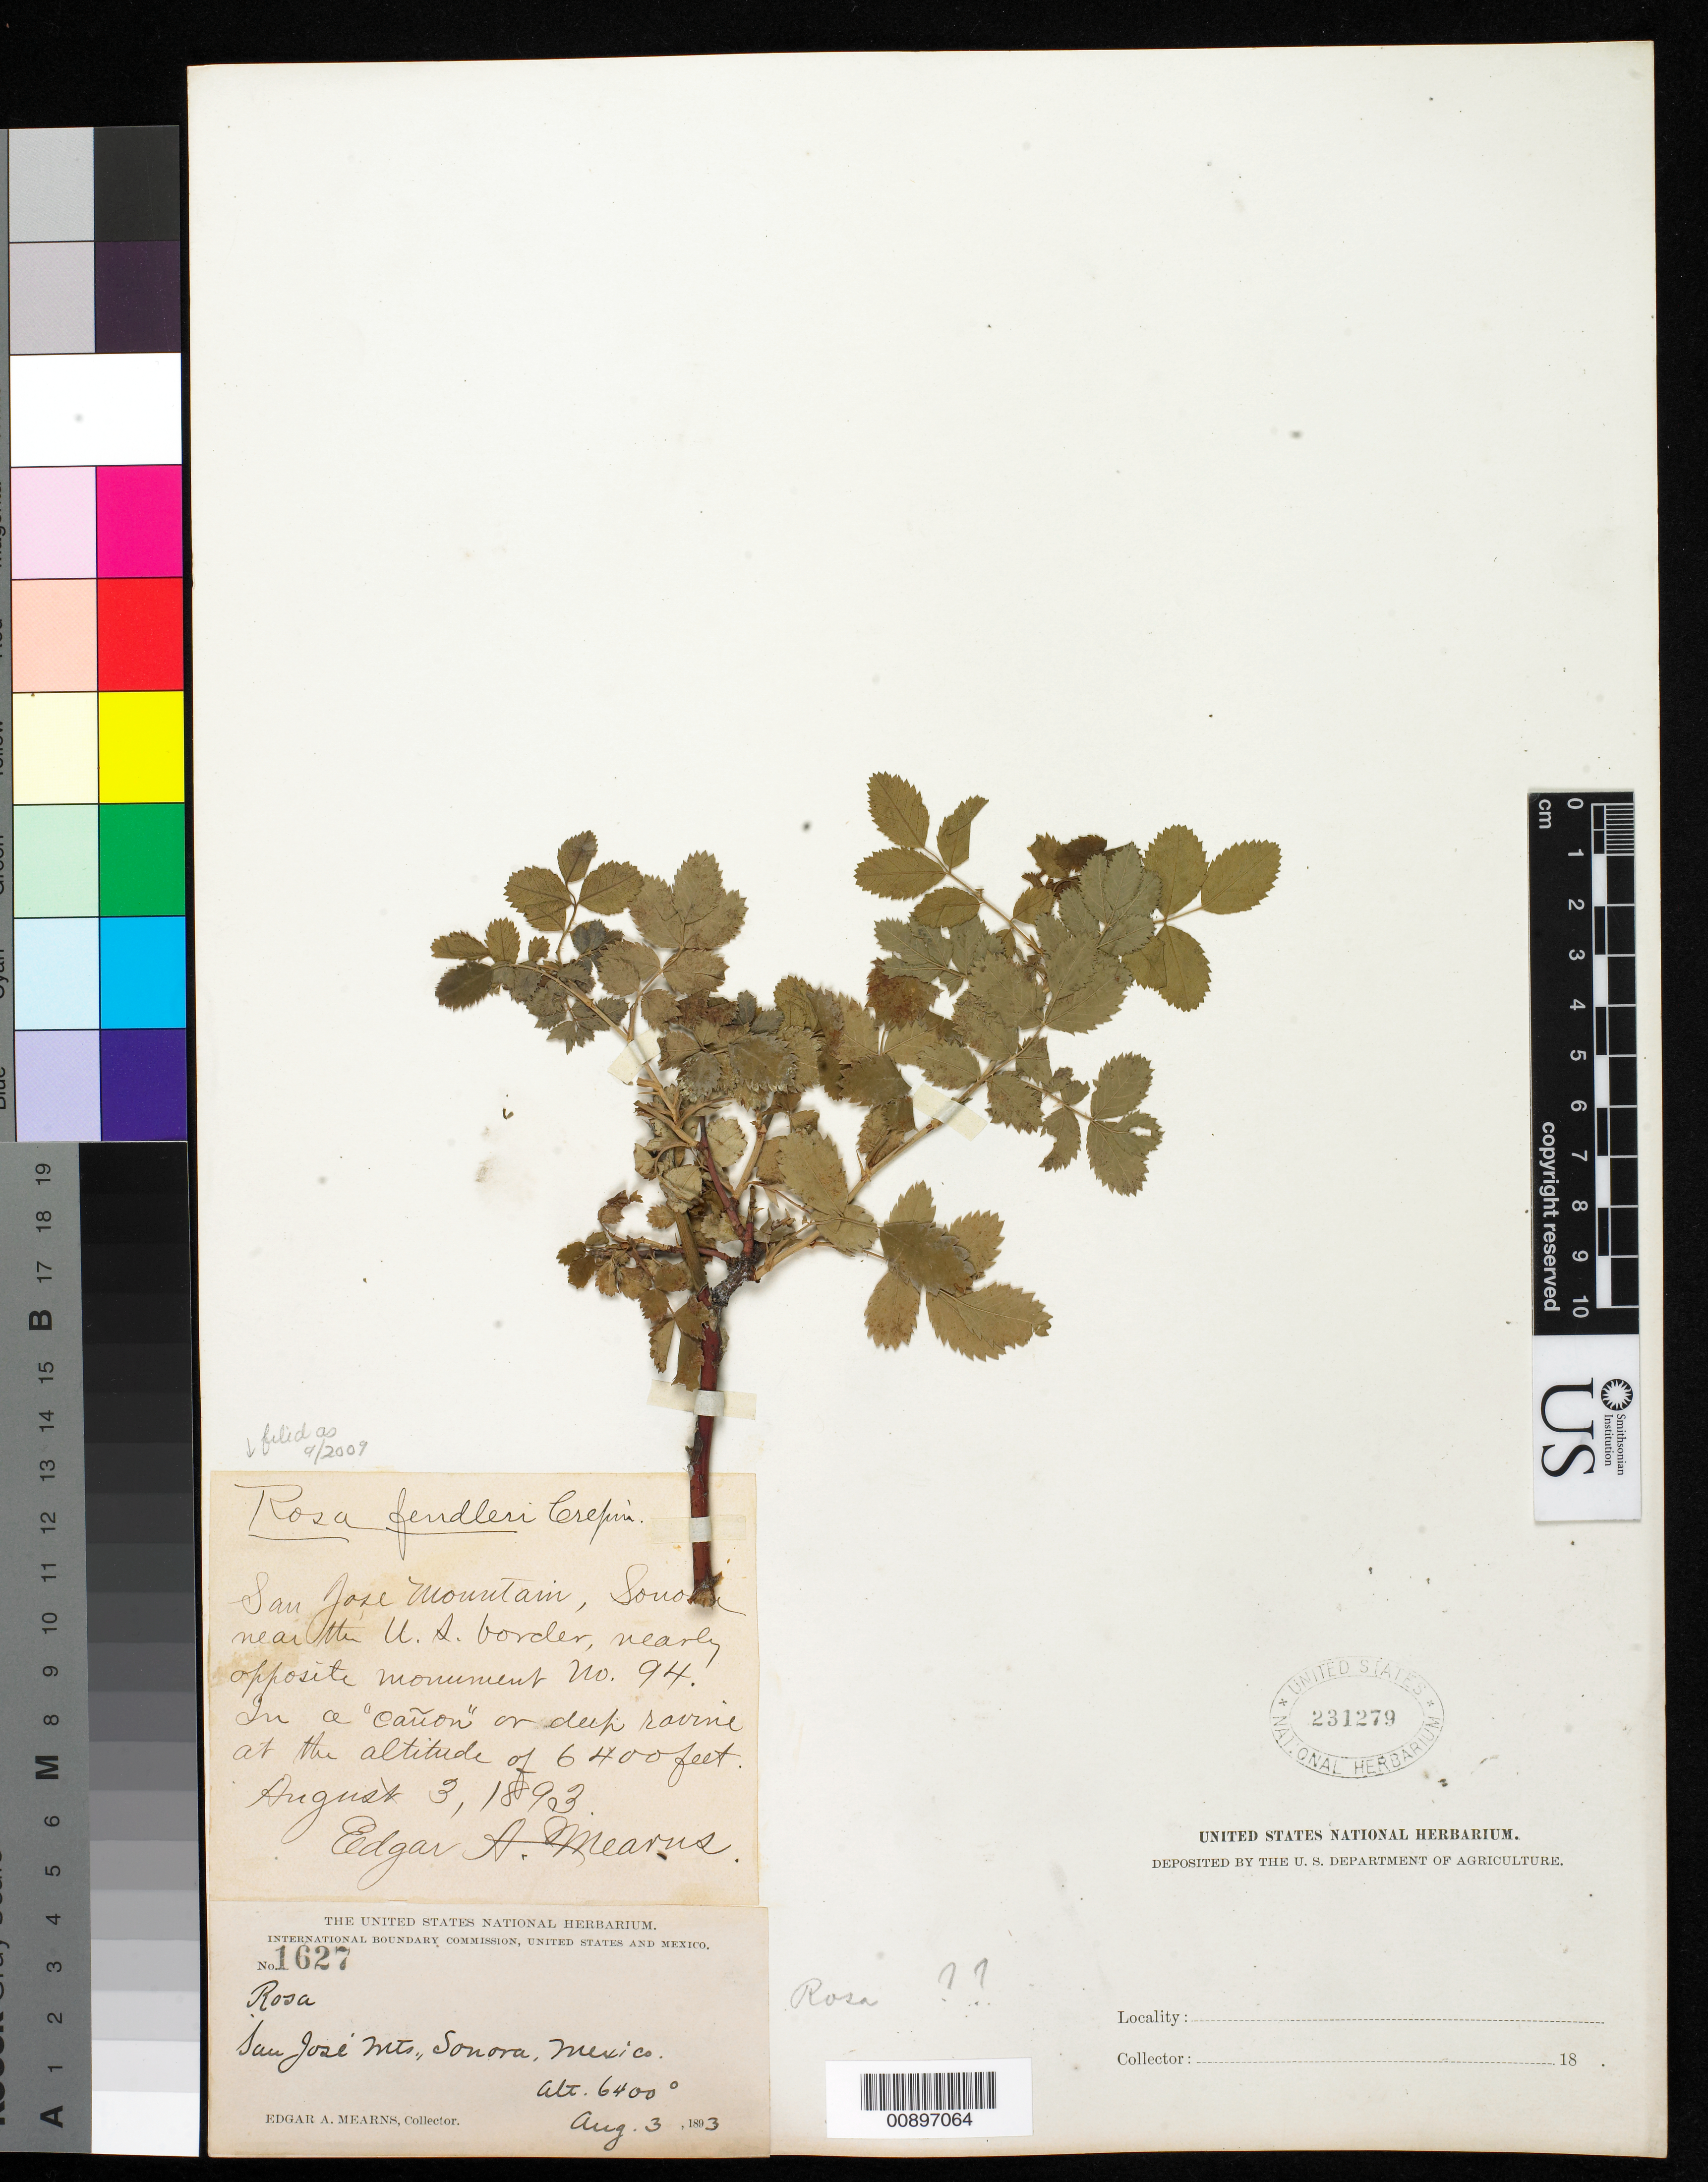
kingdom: Plantae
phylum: Tracheophyta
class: Magnoliopsida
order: Rosales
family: Rosaceae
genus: Rosa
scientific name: Rosa fendleri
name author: Crép.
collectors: E. A. Mearns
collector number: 1627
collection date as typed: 03 Aug 1893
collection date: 1893-08-03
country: Mexico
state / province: Sonora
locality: San José Mts., Sonora. Near the U.S border, nearly opposite Monument no. 94.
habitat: In a "cañon" or deep ravine.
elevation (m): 1951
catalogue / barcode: US 231279